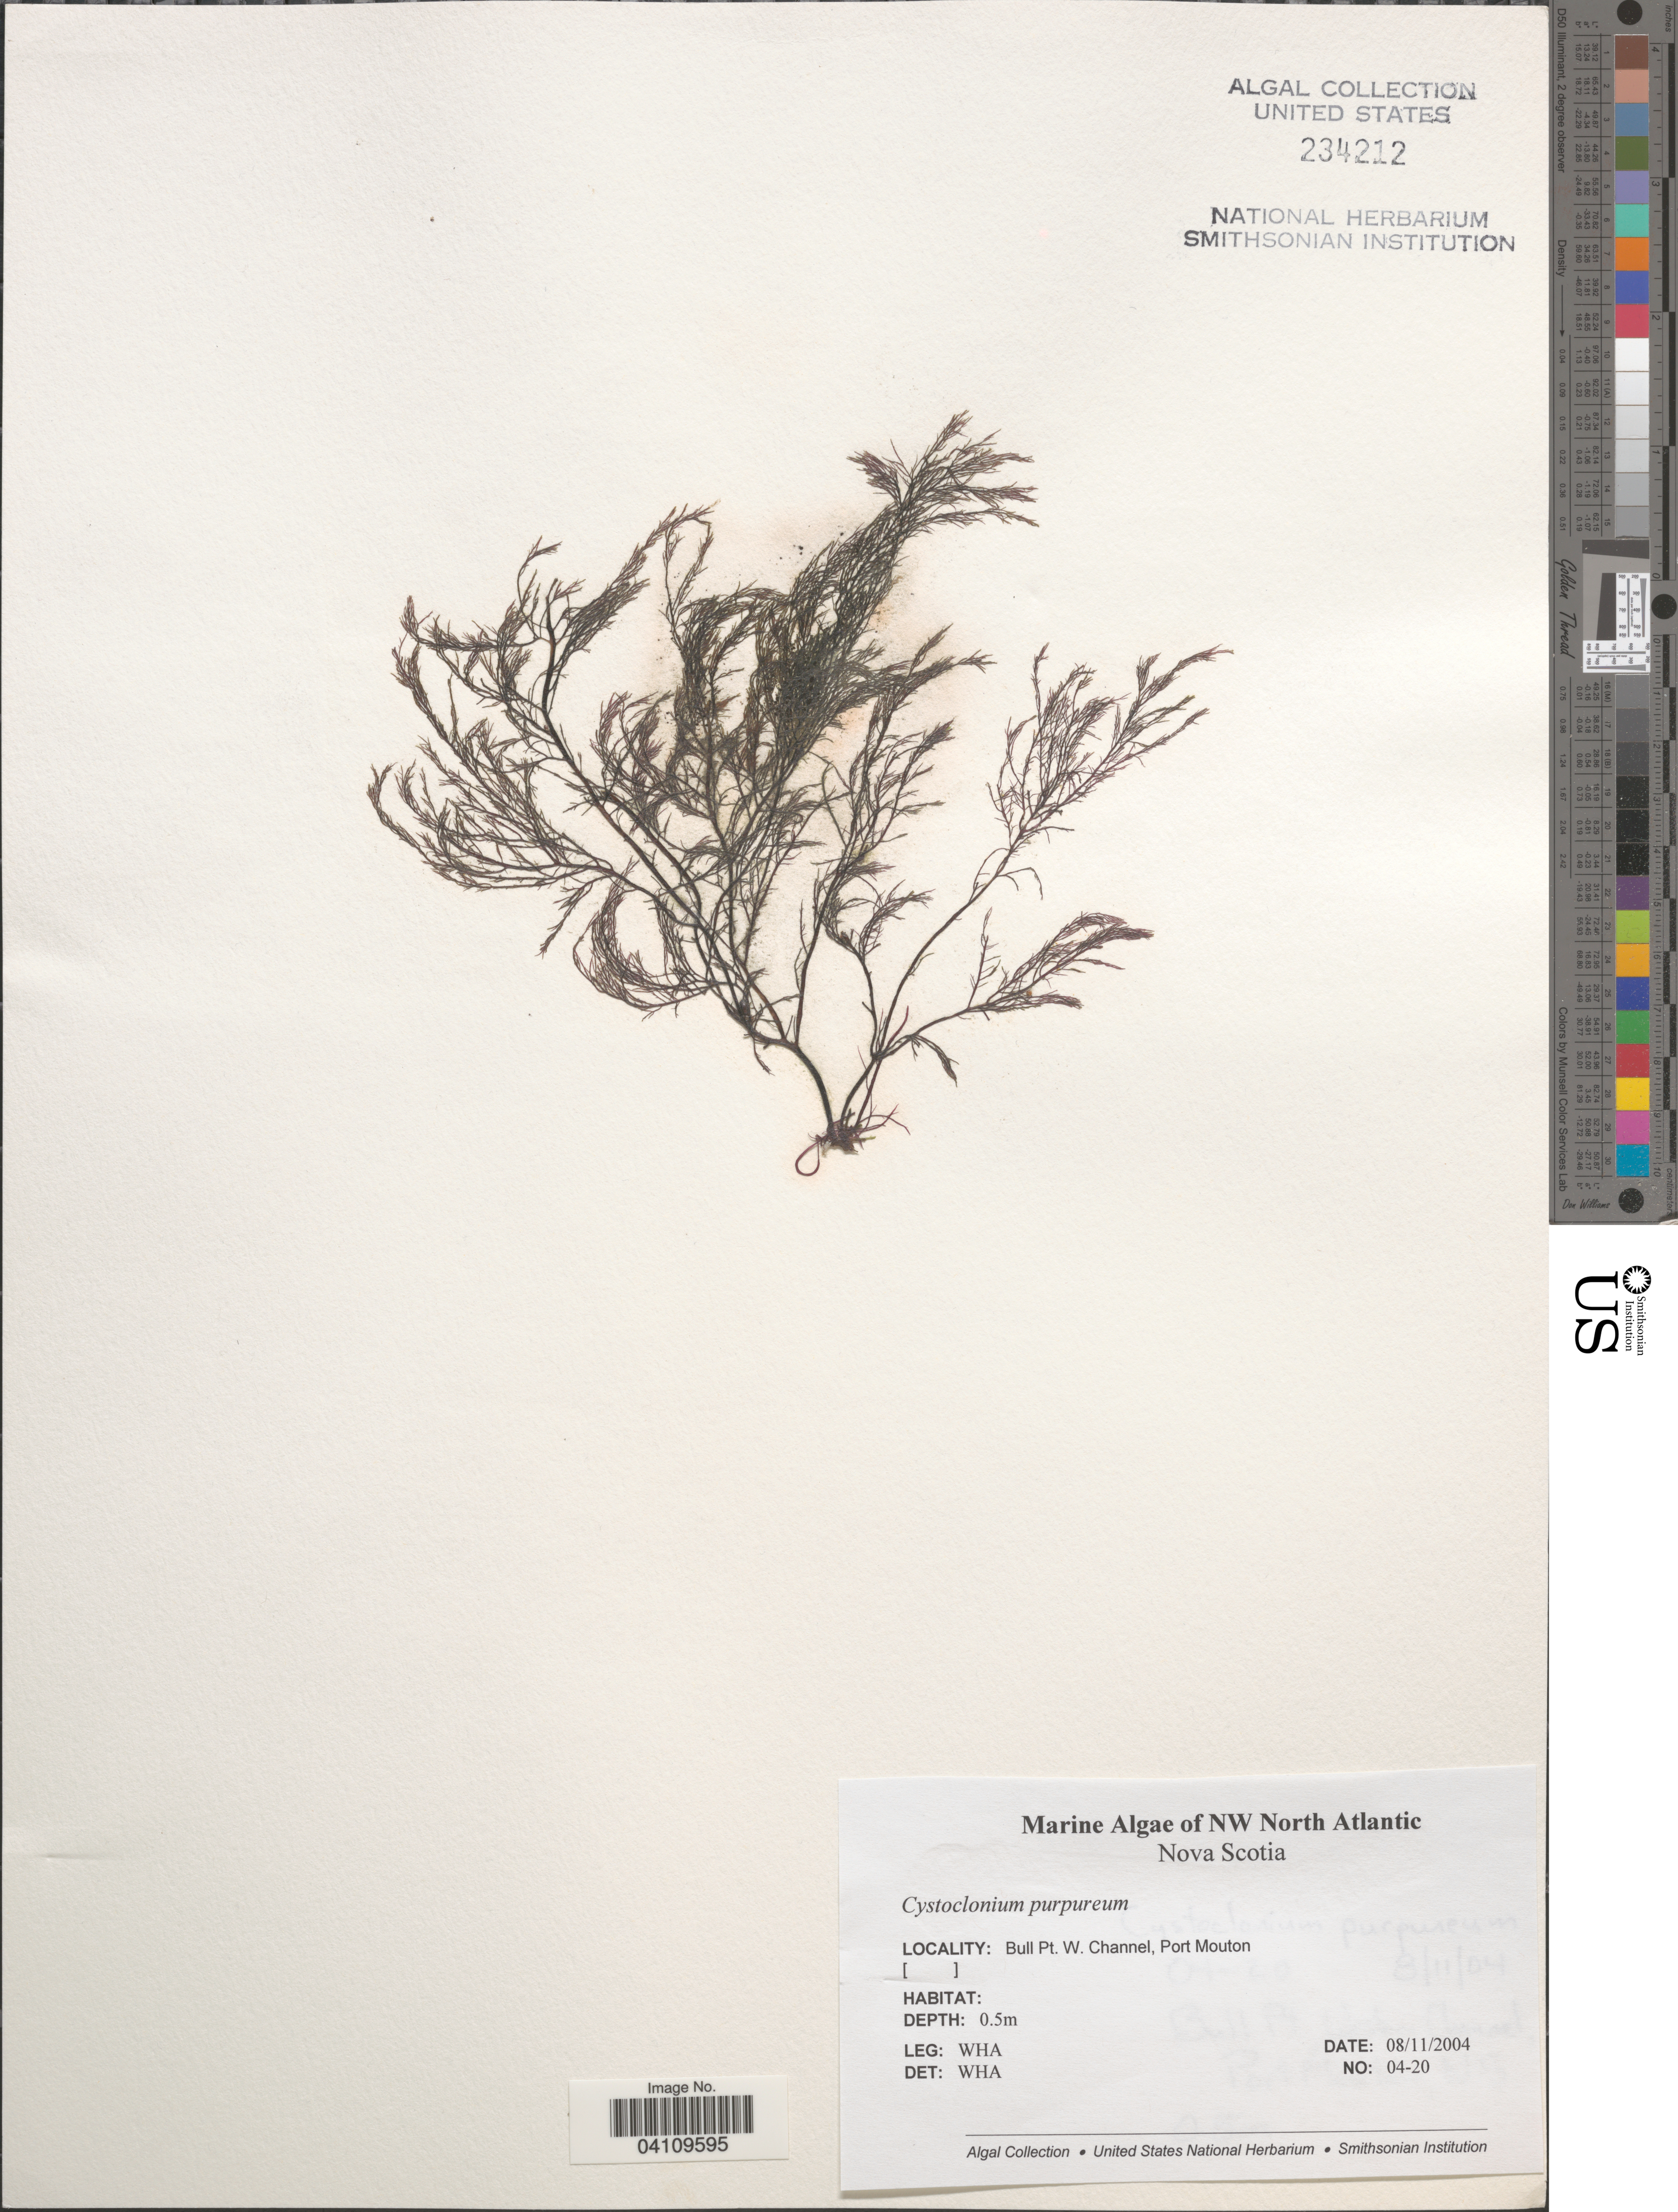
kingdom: Plantae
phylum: Rhodophyta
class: Florideophyceae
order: Gigartinales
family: Cystocloniaceae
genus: Cystoclonium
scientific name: Cystoclonium purpureum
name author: (Huds.) Batters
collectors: W. H. Adey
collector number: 04-20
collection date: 2004-11-08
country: Canada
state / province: Nova Scotia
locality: NW North Atlantic. Bull Pt. W. Channel, Port Mouton.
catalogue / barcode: US 234212